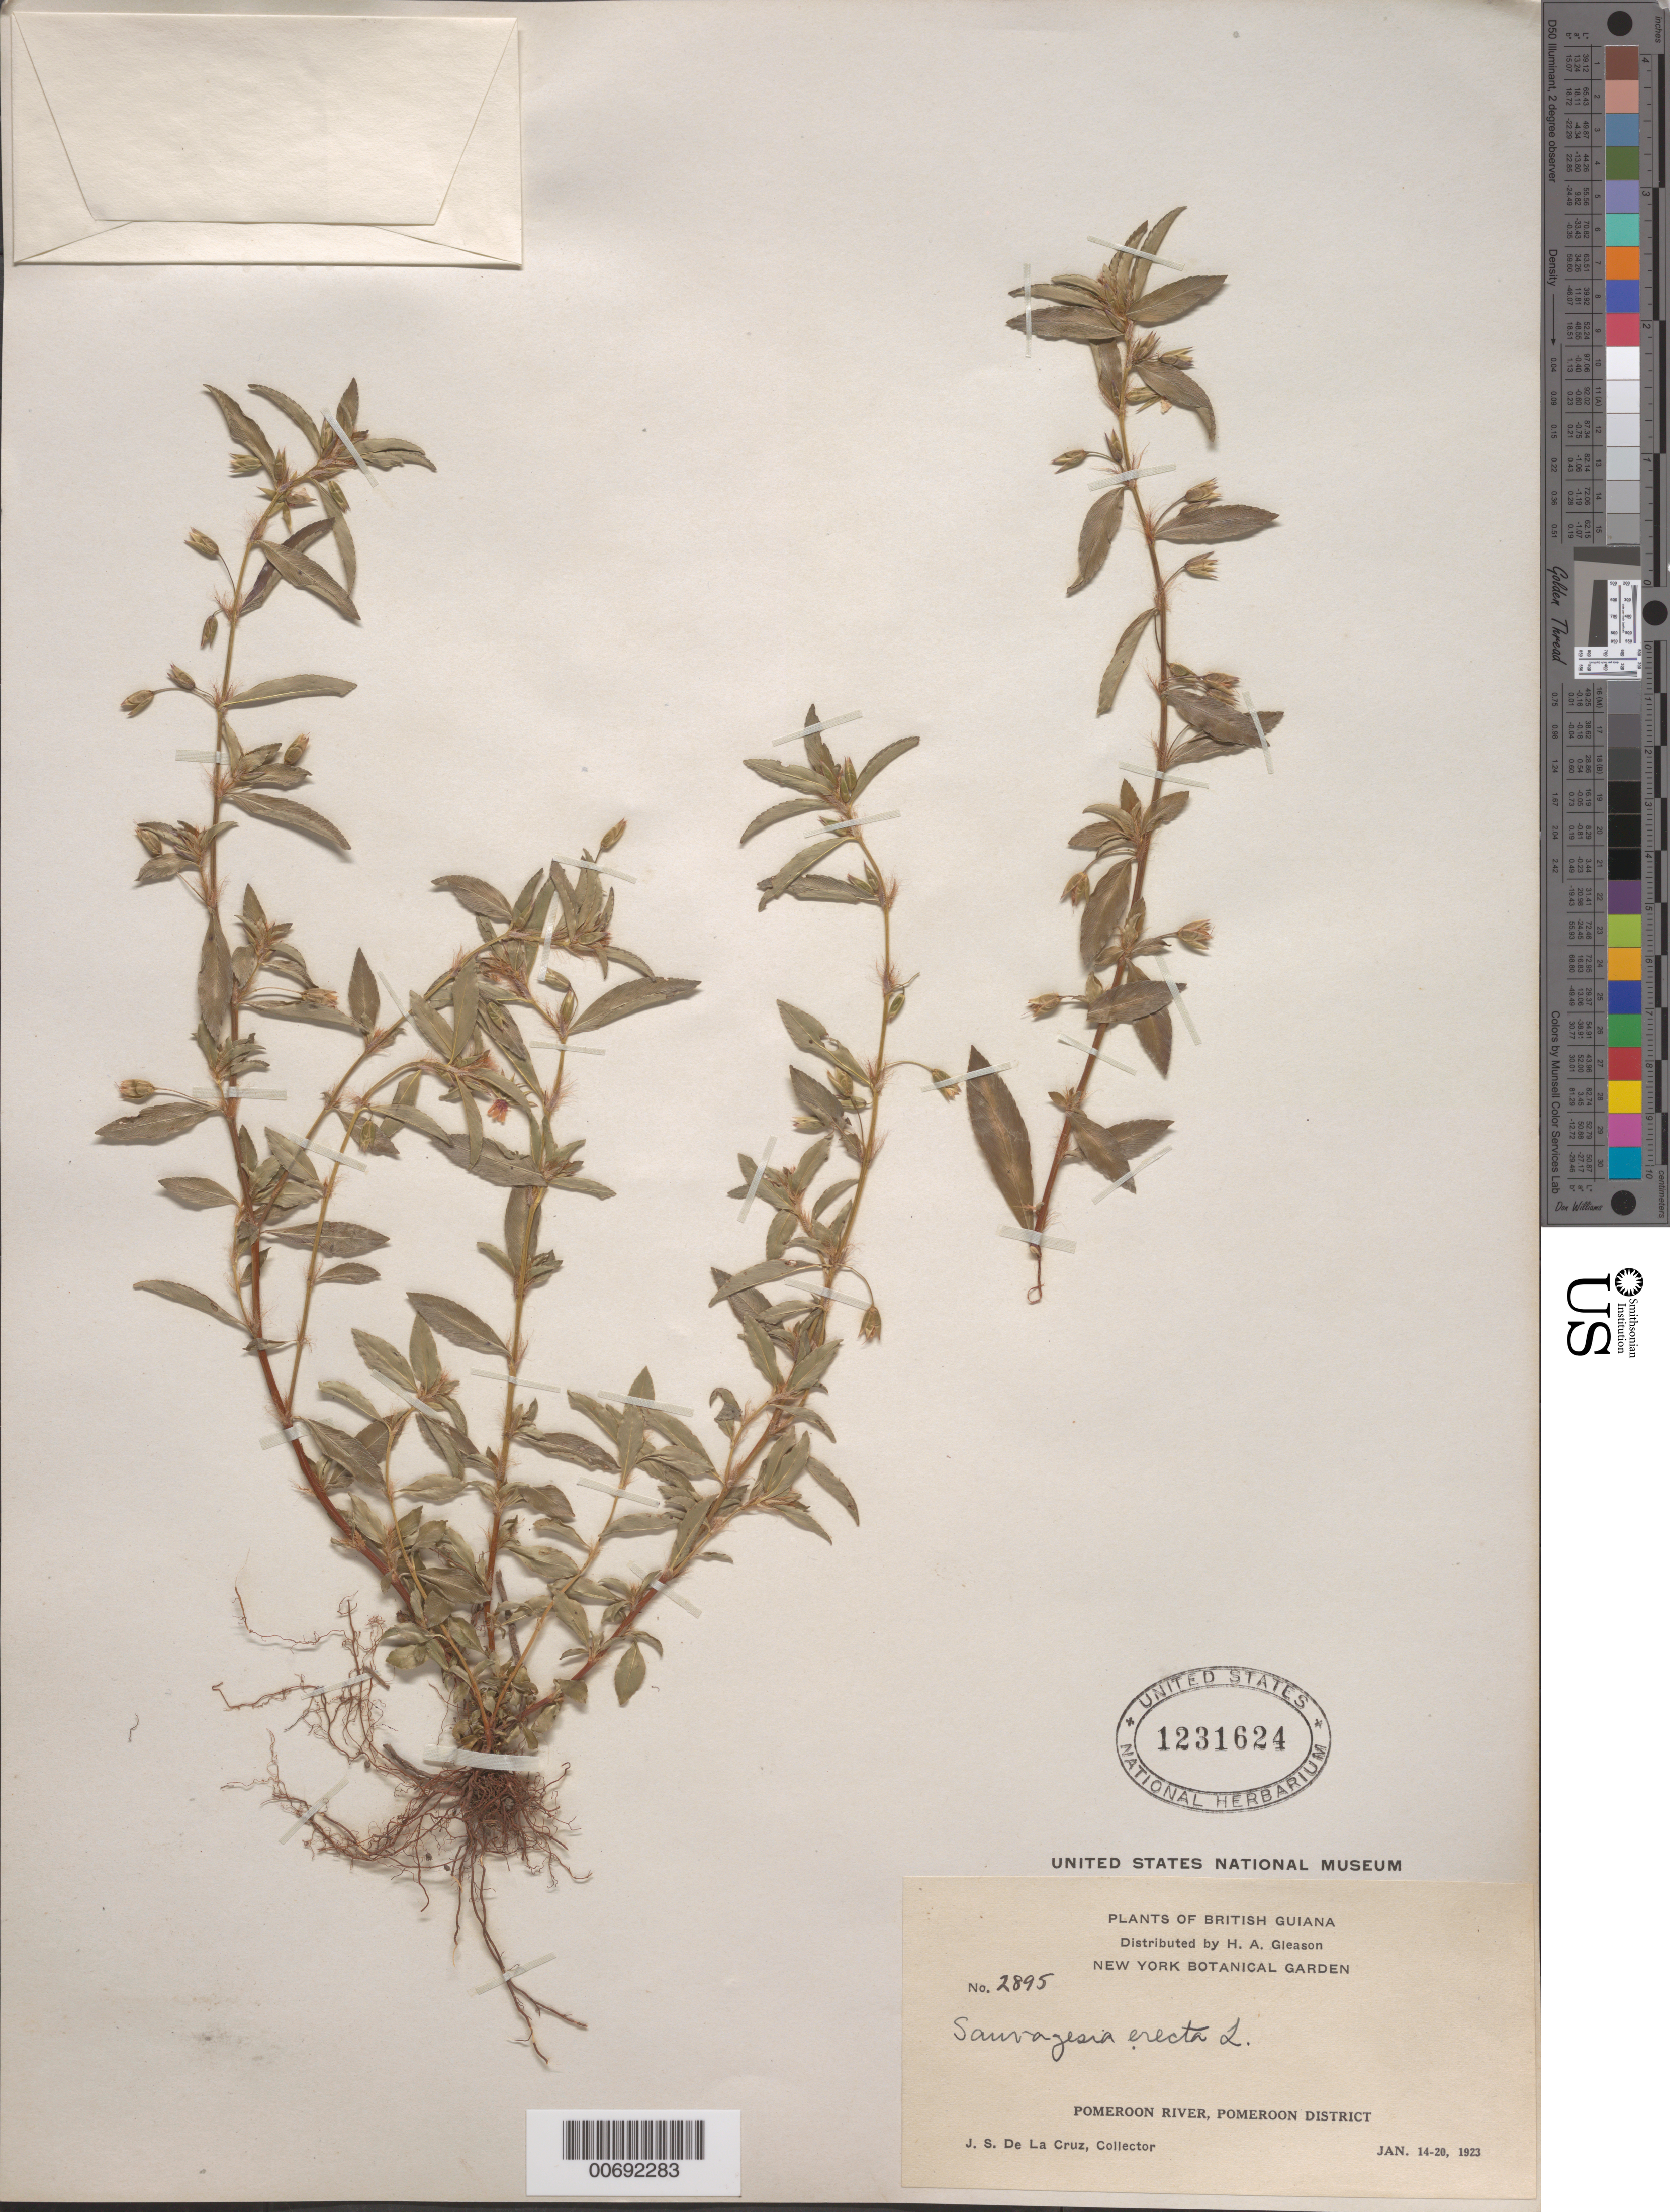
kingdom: Plantae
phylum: Tracheophyta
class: Magnoliopsida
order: Malpighiales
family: Ochnaceae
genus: Sauvagesia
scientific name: Sauvagesia erecta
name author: L.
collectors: J. S. de la Cruz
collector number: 2895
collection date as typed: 14-Jan-23 to 20-Jan-23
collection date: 1923-01-14/1923-01-20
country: Guyana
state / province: Pomeroon-Supenaam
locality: Pomeroon R.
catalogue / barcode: US 1231624